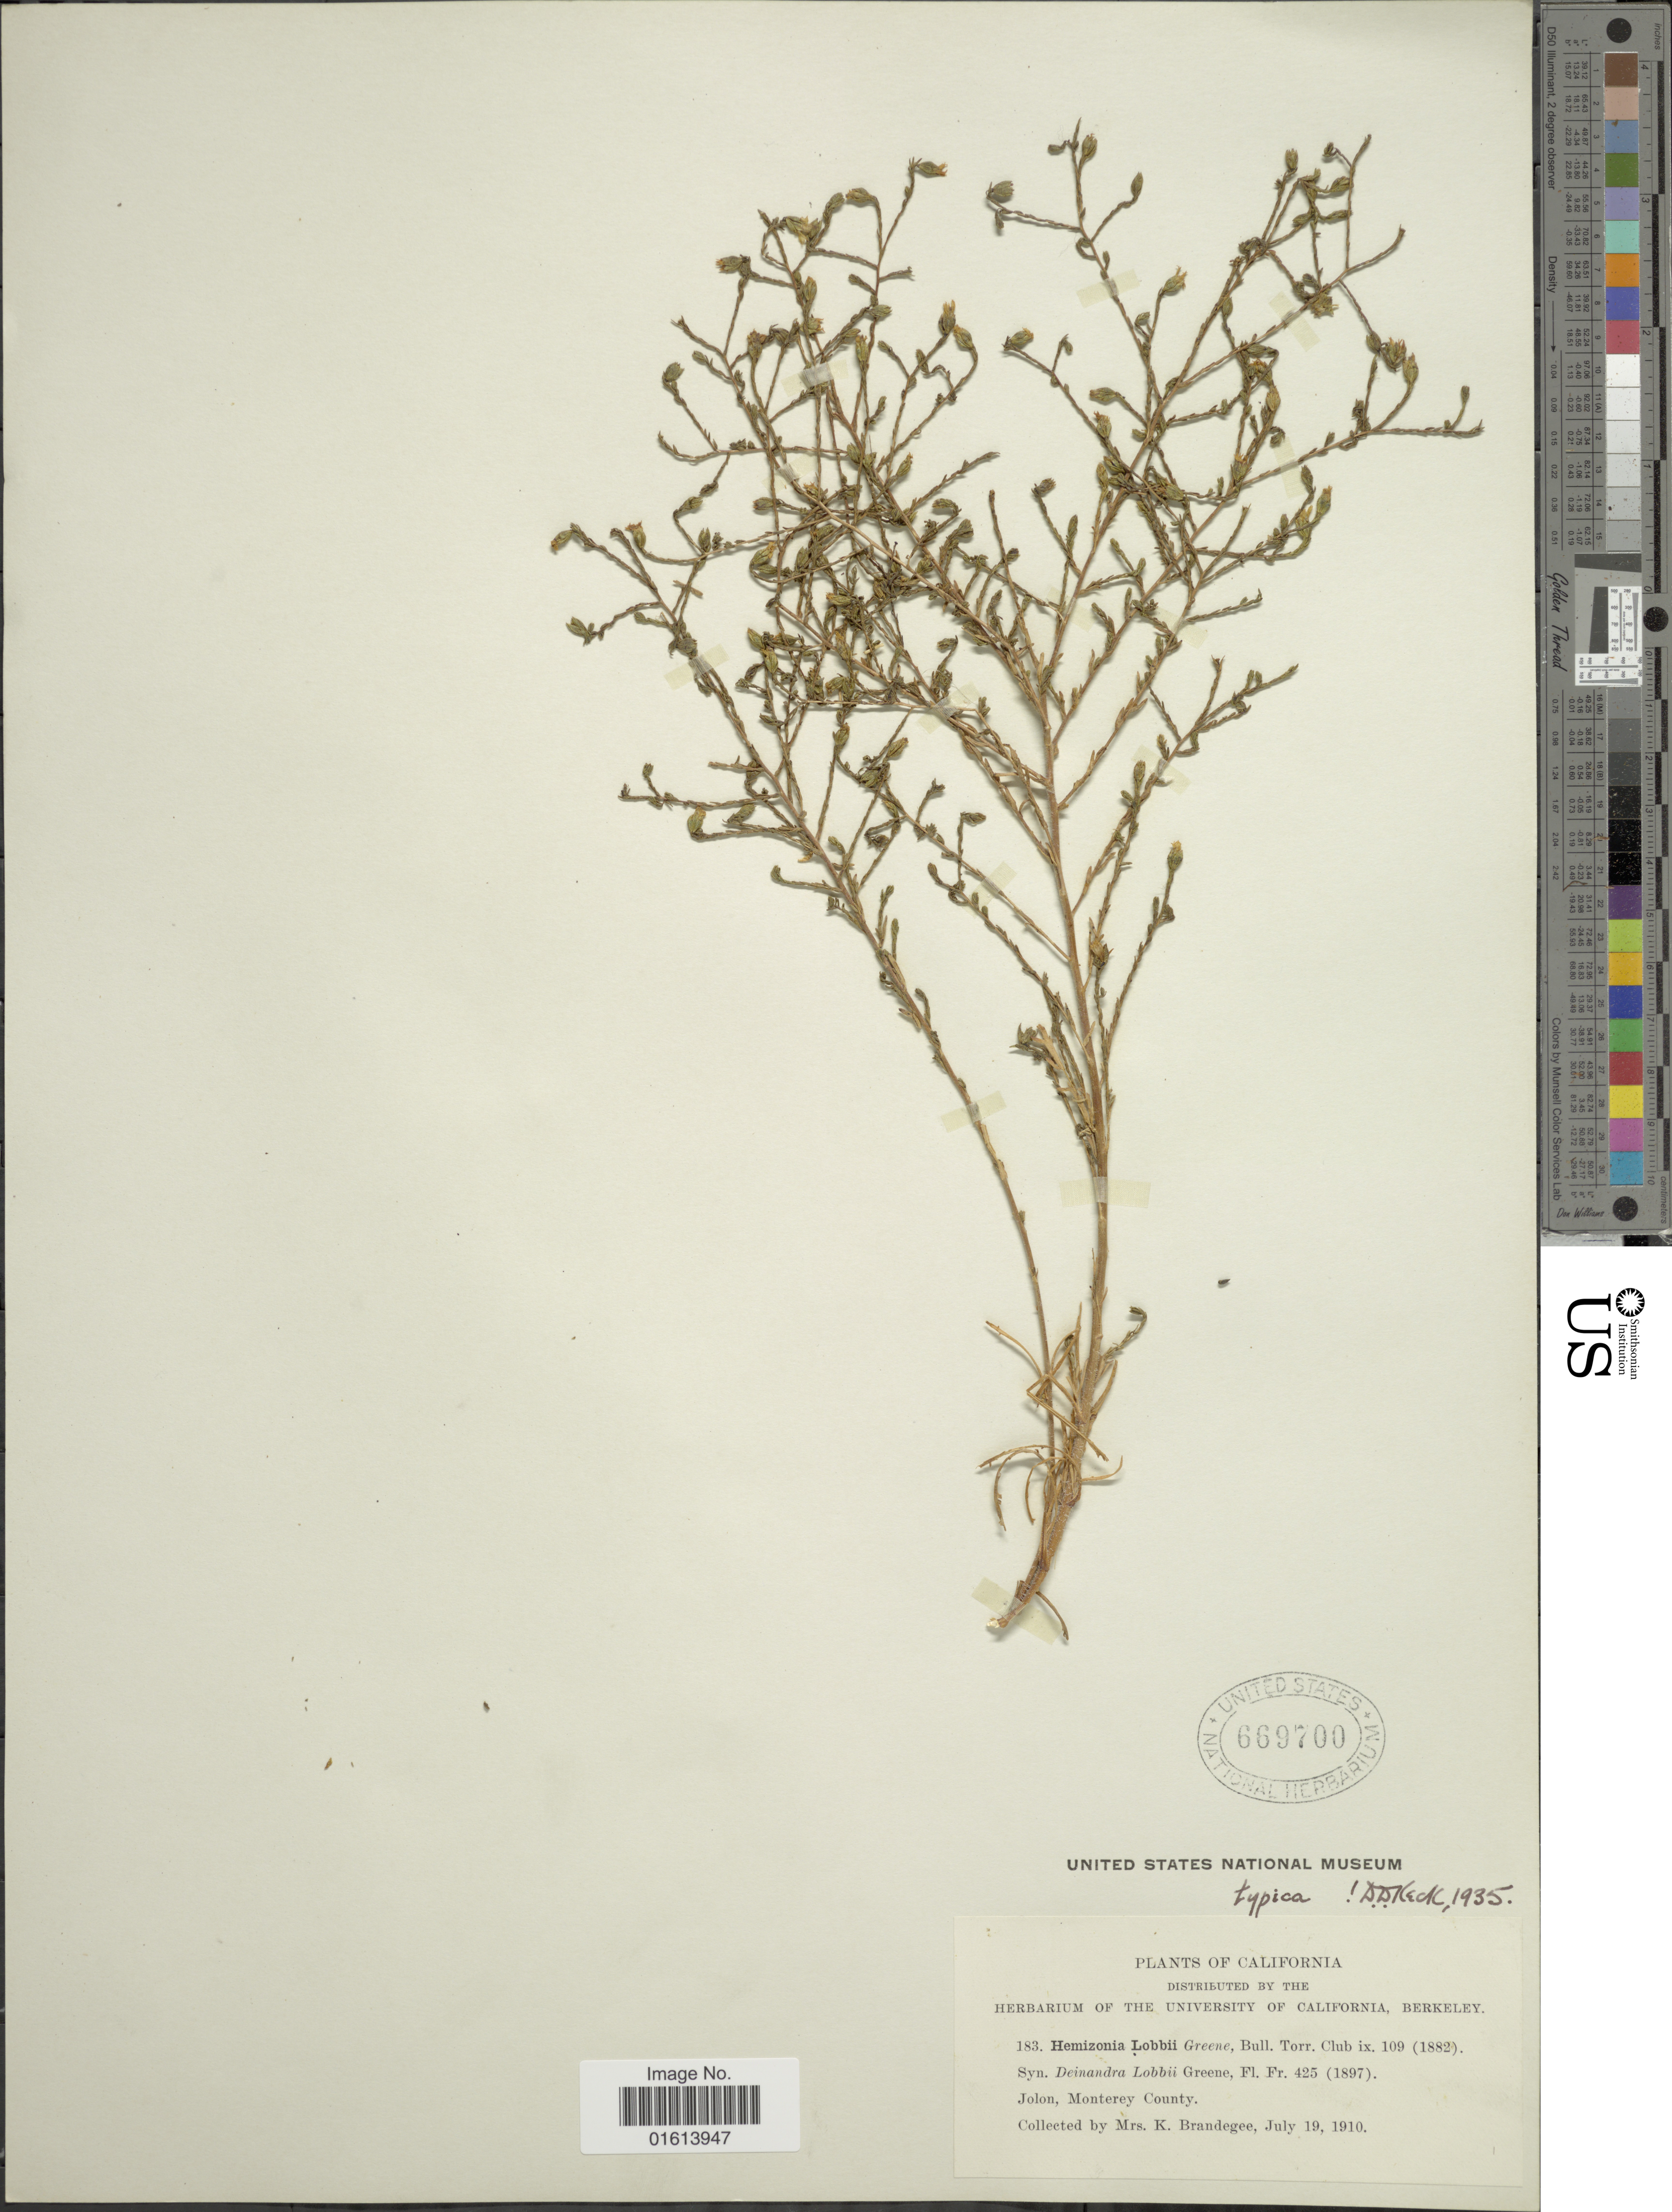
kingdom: Plantae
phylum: Tracheophyta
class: Magnoliopsida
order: Asterales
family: Asteraceae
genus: Deinandra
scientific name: Deinandra lobbii subsp. lobbii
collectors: M. K. Brandegee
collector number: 183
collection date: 1910-07-19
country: United States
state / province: California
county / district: Monterey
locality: Jolon, Monterey County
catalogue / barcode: US 669700